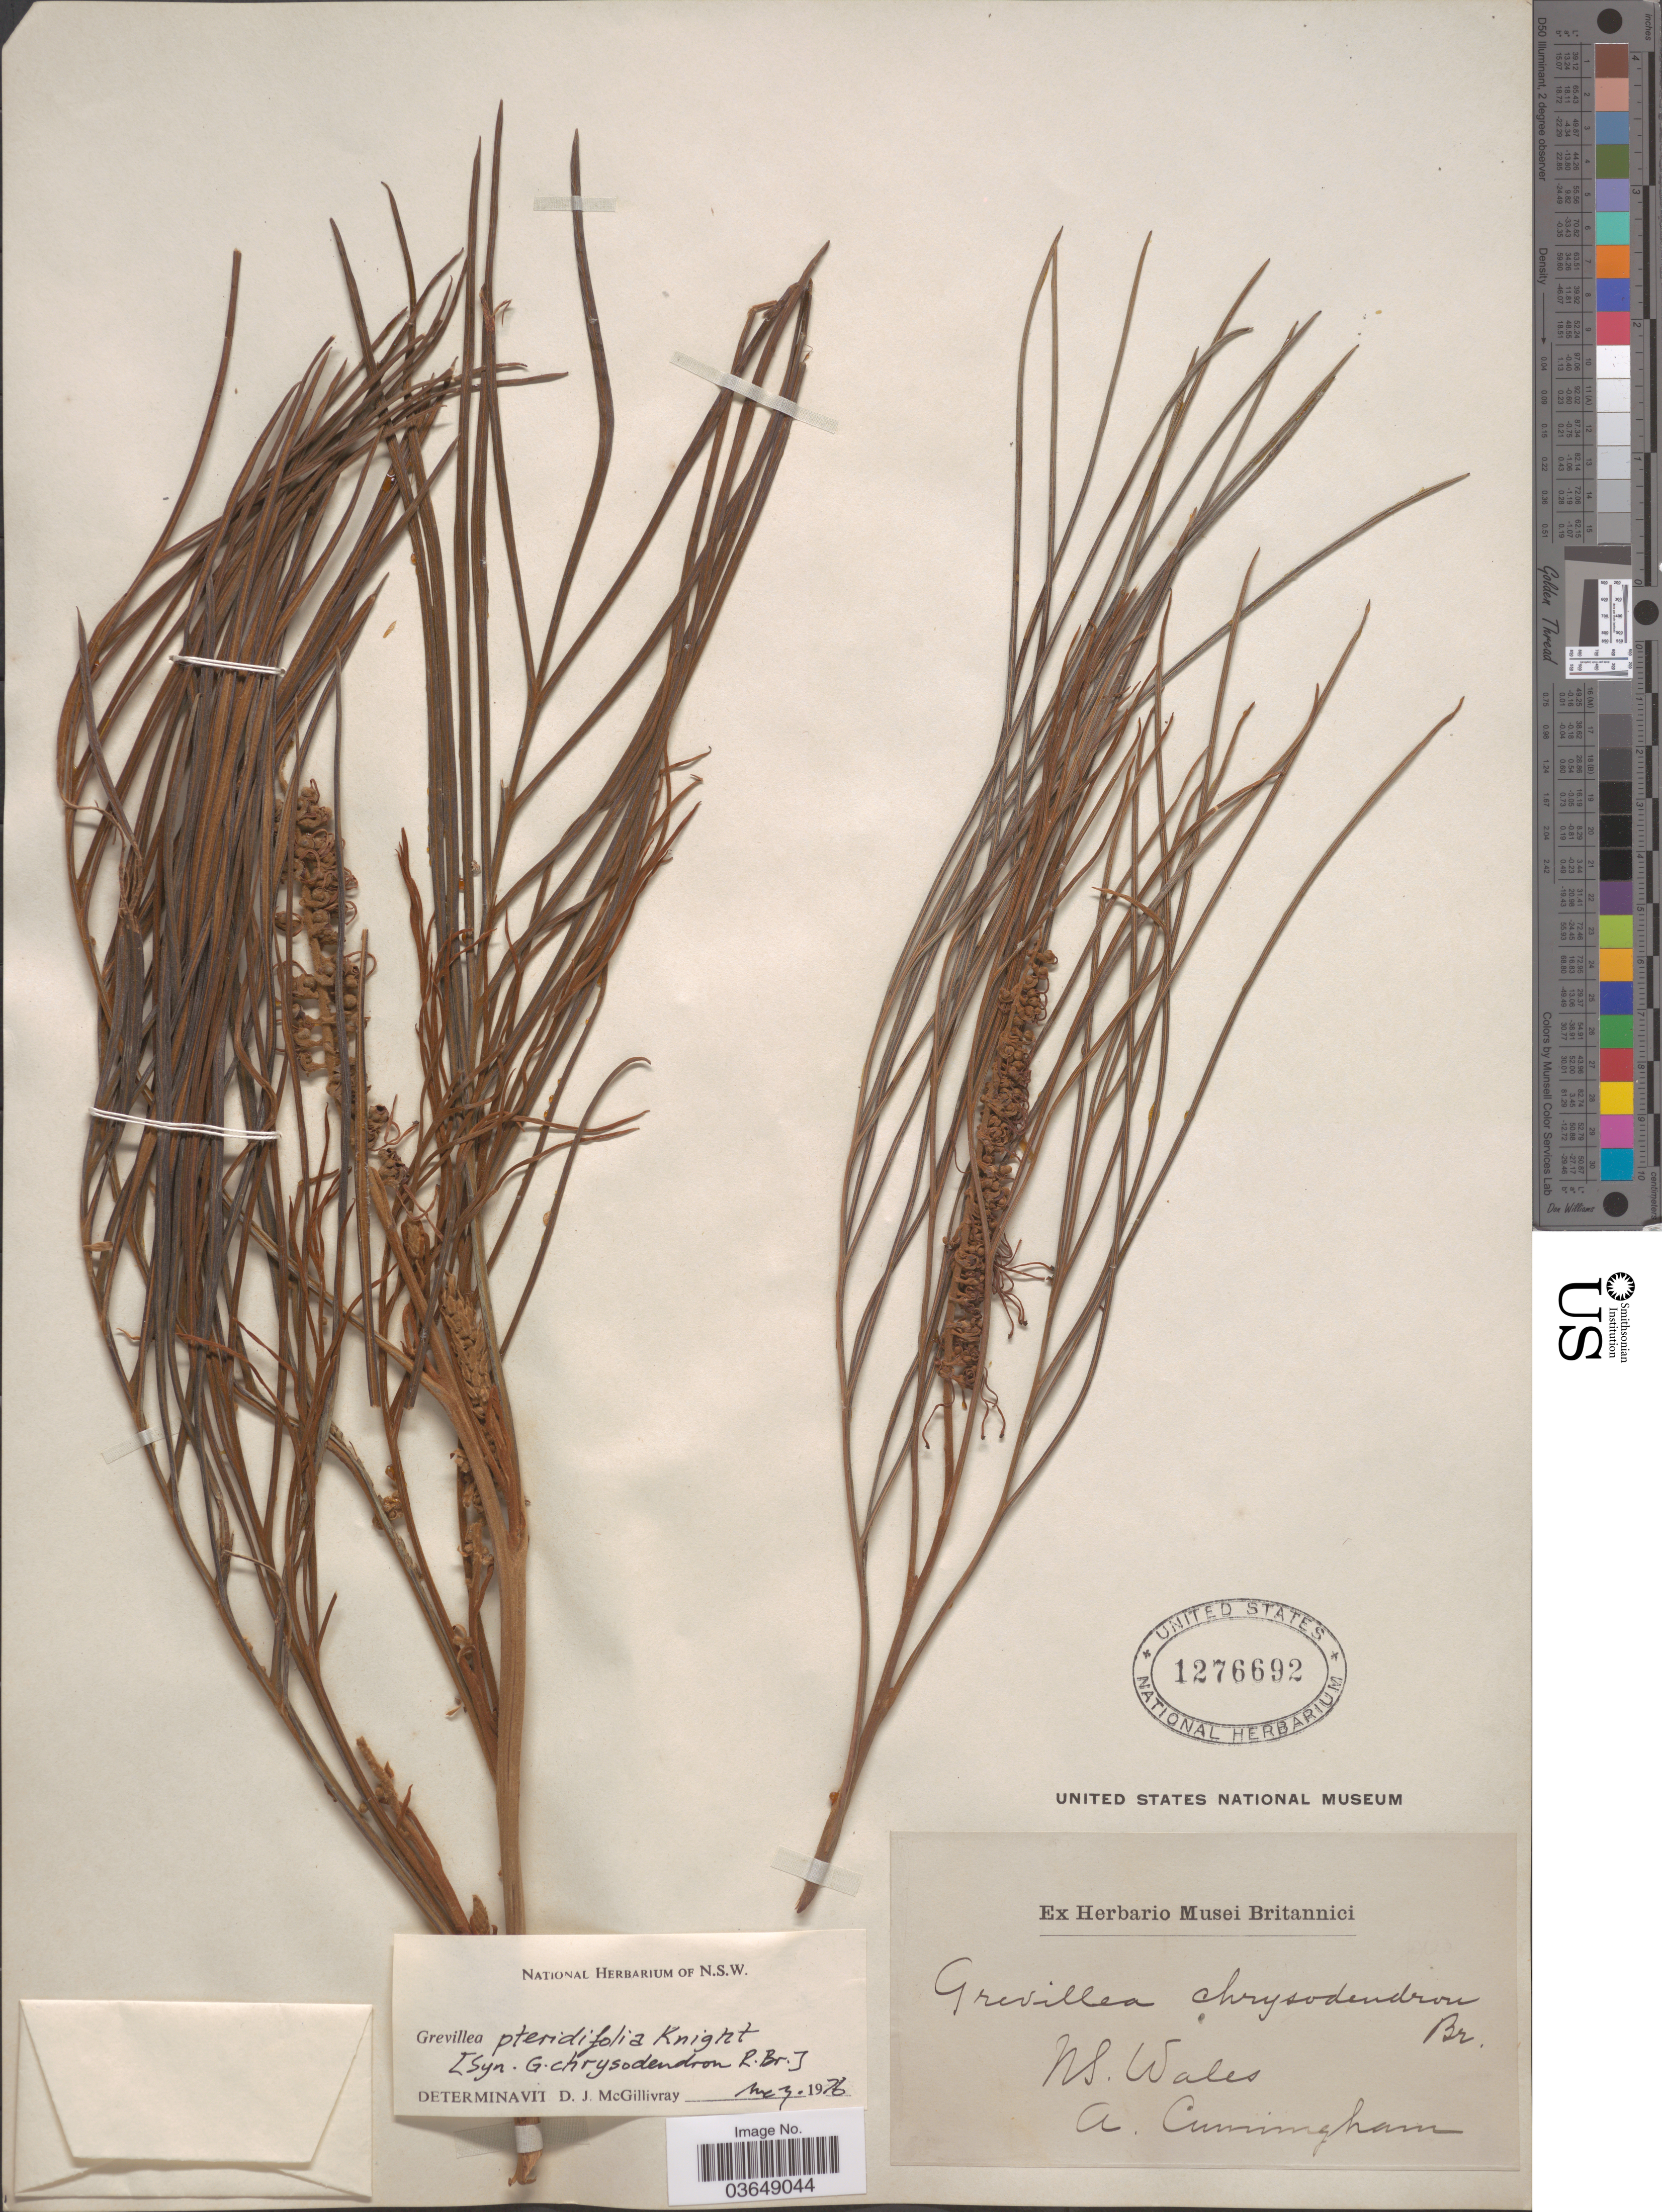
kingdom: Plantae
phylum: Tracheophyta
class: Magnoliopsida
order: Proteales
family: Proteaceae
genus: Grevillea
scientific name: Grevillea pteridifolia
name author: Knight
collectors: A. Cunningham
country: Australia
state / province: New South Wales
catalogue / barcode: US 1276692